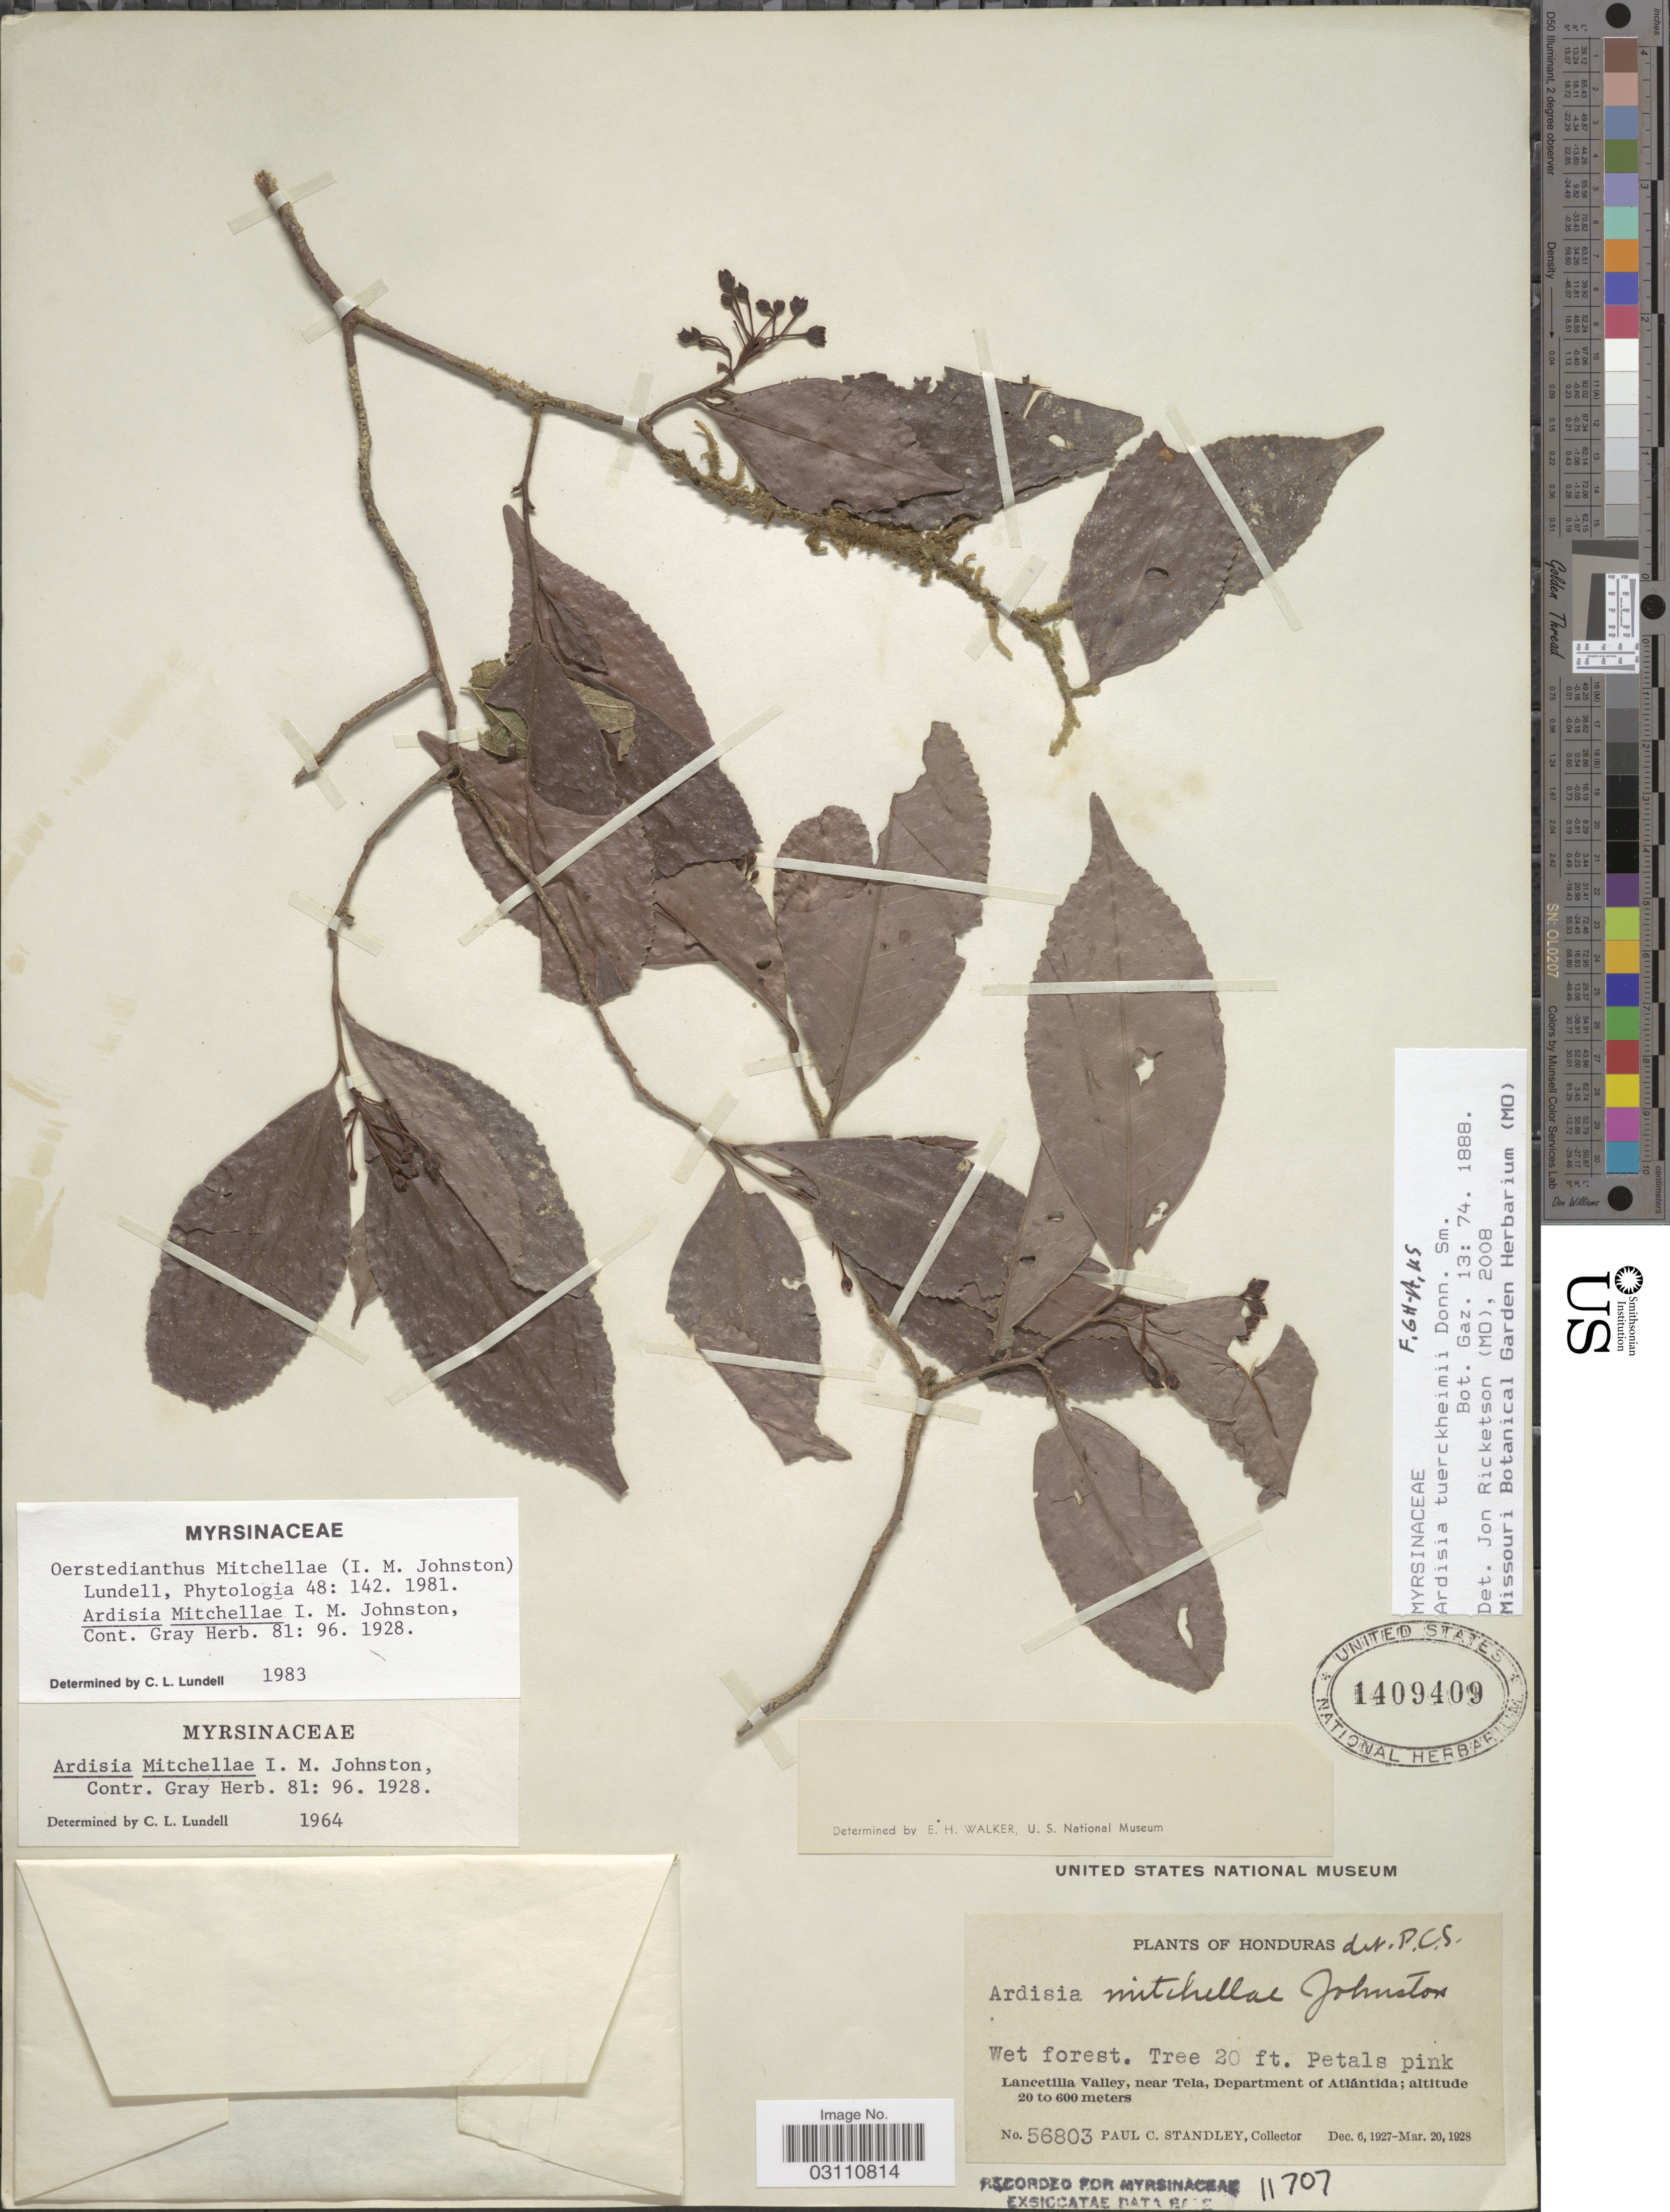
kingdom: Plantae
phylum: Tracheophyta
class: Magnoliopsida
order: Ericales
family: Primulaceae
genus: Ardisia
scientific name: Ardisia tuerckheimii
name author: Donn. Sm.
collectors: P. C. Standley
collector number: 56803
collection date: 1927-12-06/1928-03-20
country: Honduras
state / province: Atlántida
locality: Lancetilla Valley, near Tela, Department of Atlántida.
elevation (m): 20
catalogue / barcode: US 1409409